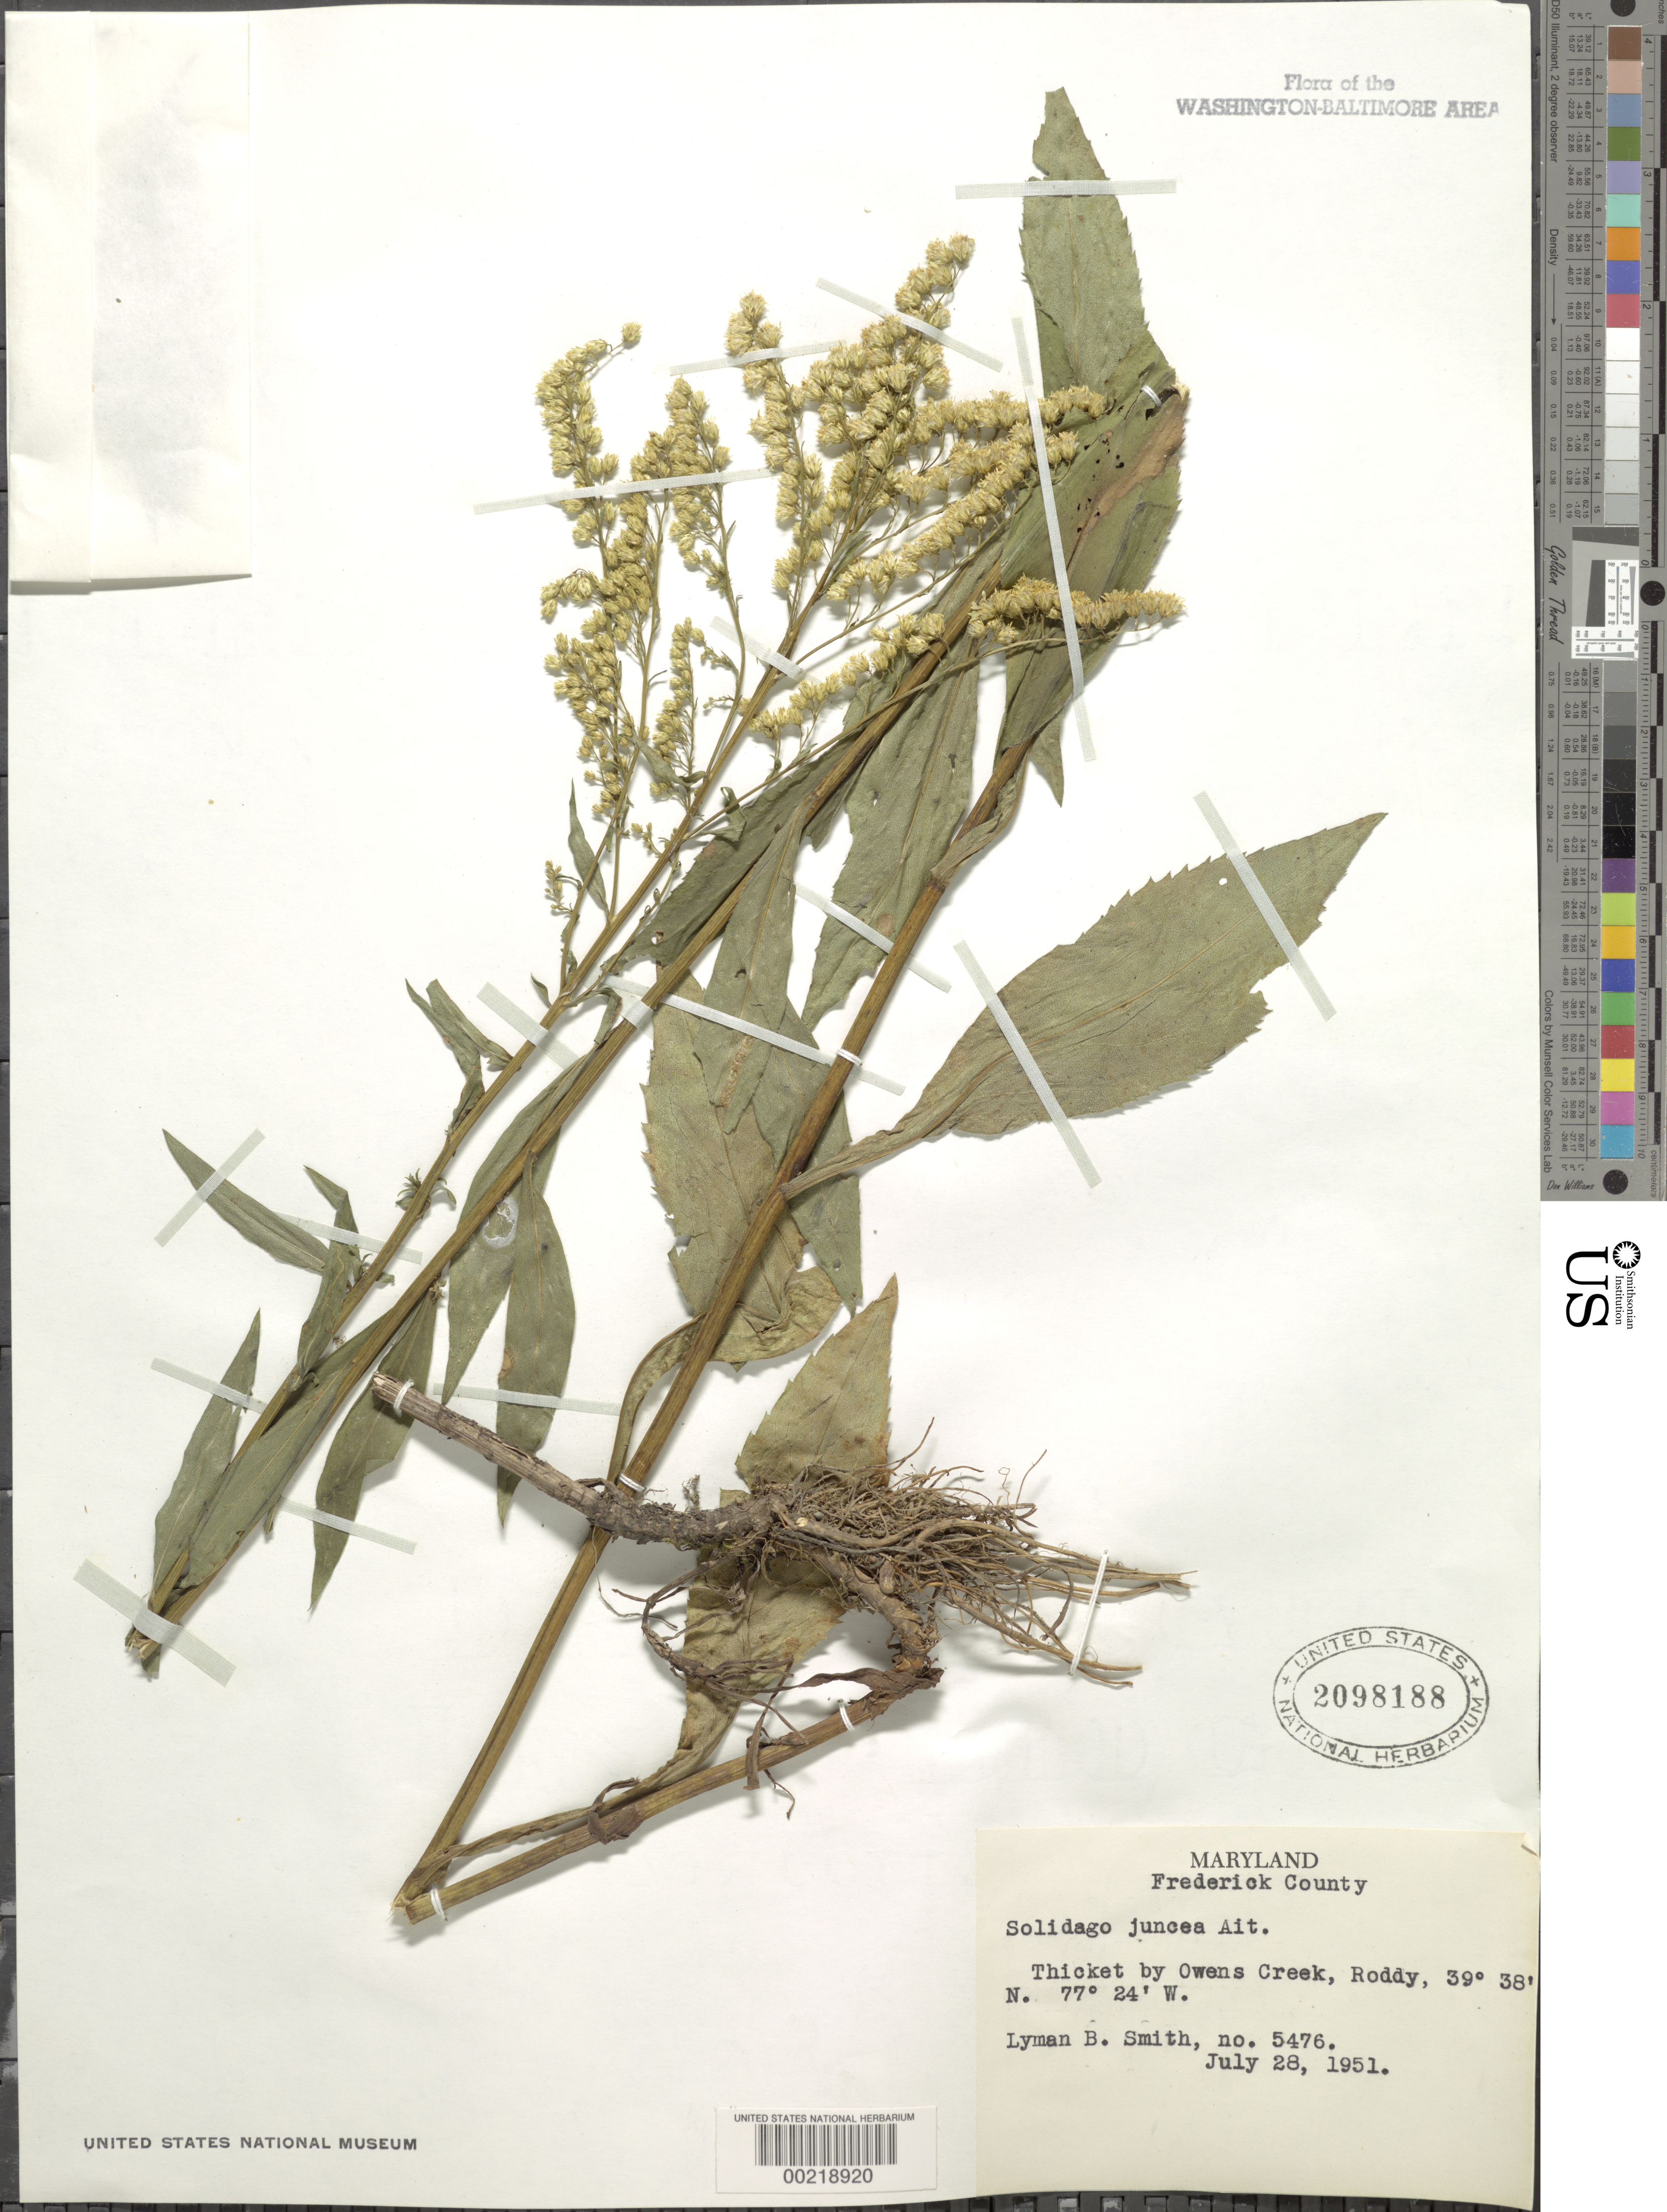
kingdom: Plantae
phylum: Tracheophyta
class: Magnoliopsida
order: Asterales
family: Asteraceae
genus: Solidago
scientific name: Solidago juncea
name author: Aiton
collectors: L. Smith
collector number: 5476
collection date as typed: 28 Jul 1951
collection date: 1951-07-28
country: United States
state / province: Maryland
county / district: Frederick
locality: Owens Creek, Roddy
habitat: Thicket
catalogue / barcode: US 2098188